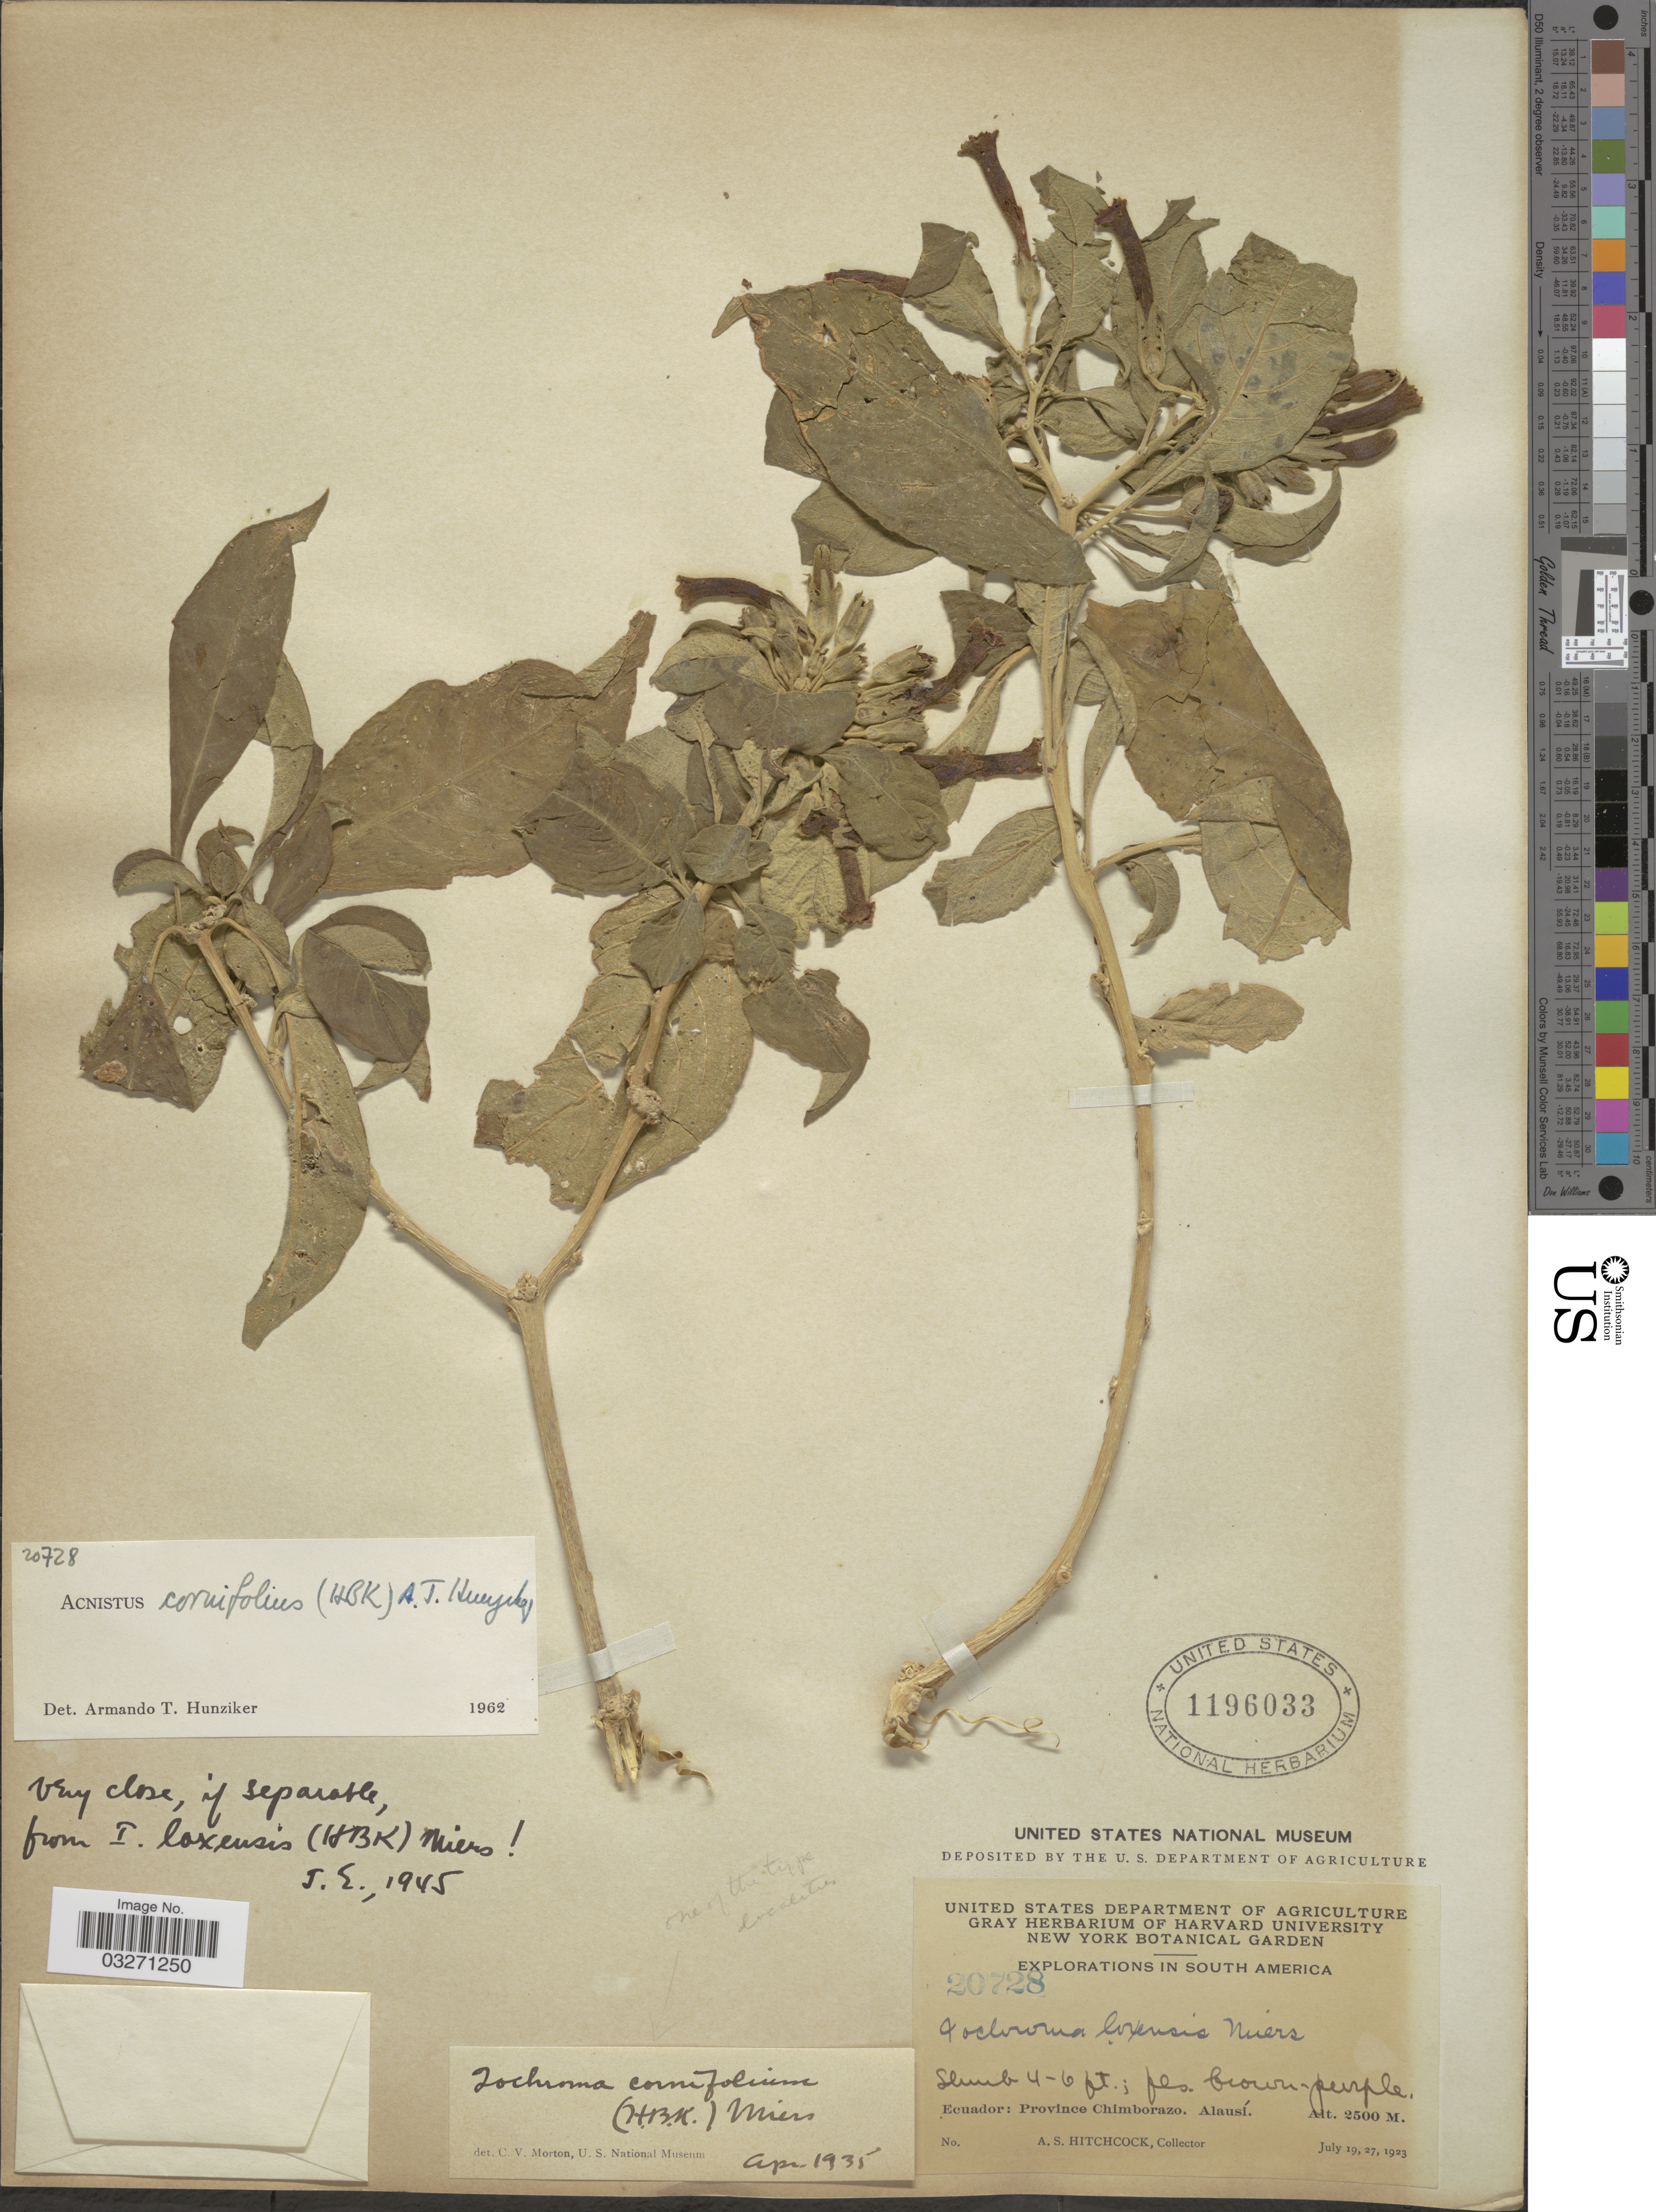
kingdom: Plantae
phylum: Tracheophyta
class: Magnoliopsida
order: Solanales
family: Solanaceae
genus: Acnistus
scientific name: Acnistus cornifolius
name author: (Kunth) Hunz.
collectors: A. S. Hitchcock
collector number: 20728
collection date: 1923-07-19/1923-07-27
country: Ecuador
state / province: Chimborazo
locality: Alausí.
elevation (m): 2500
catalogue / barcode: US 1196033